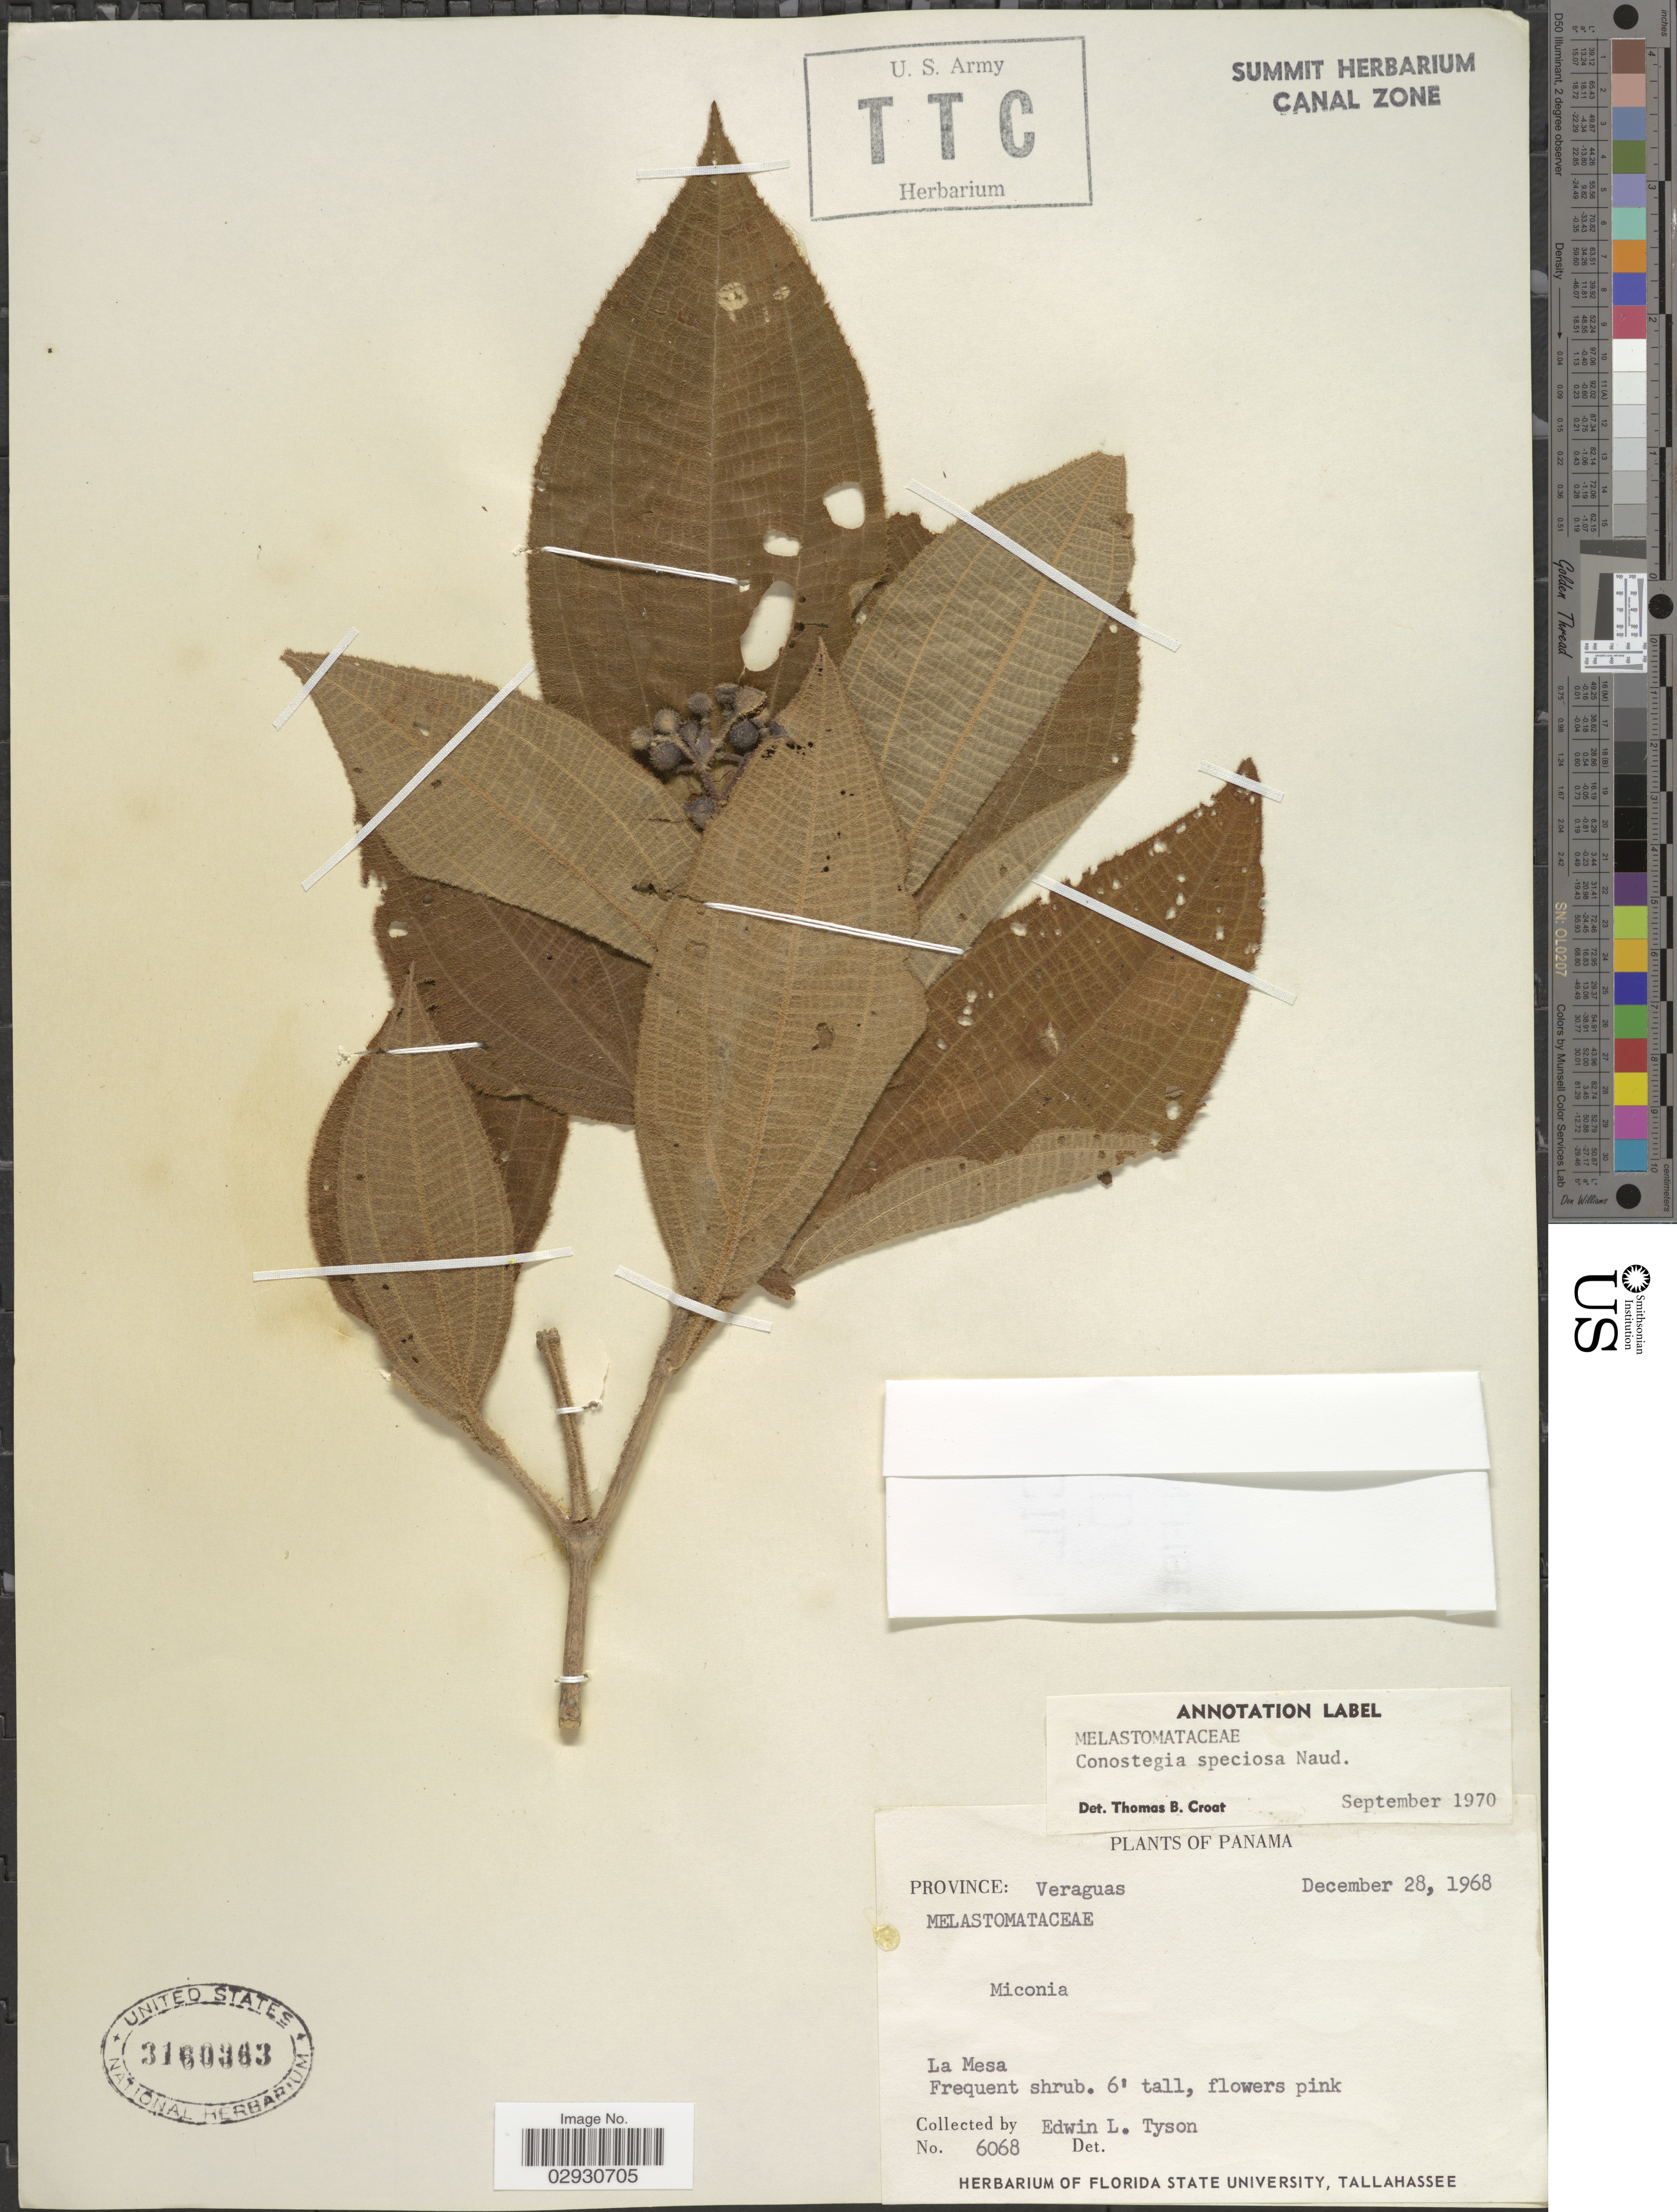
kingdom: Plantae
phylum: Tracheophyta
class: Magnoliopsida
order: Myrtales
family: Melastomataceae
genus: Conostegia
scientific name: Conostegia speciosa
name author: Naudin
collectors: E. L. Tyson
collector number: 6068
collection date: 1968-12-28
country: Panama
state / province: Veraguas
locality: Province: Veraguas. La Mesa.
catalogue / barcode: US 3160363